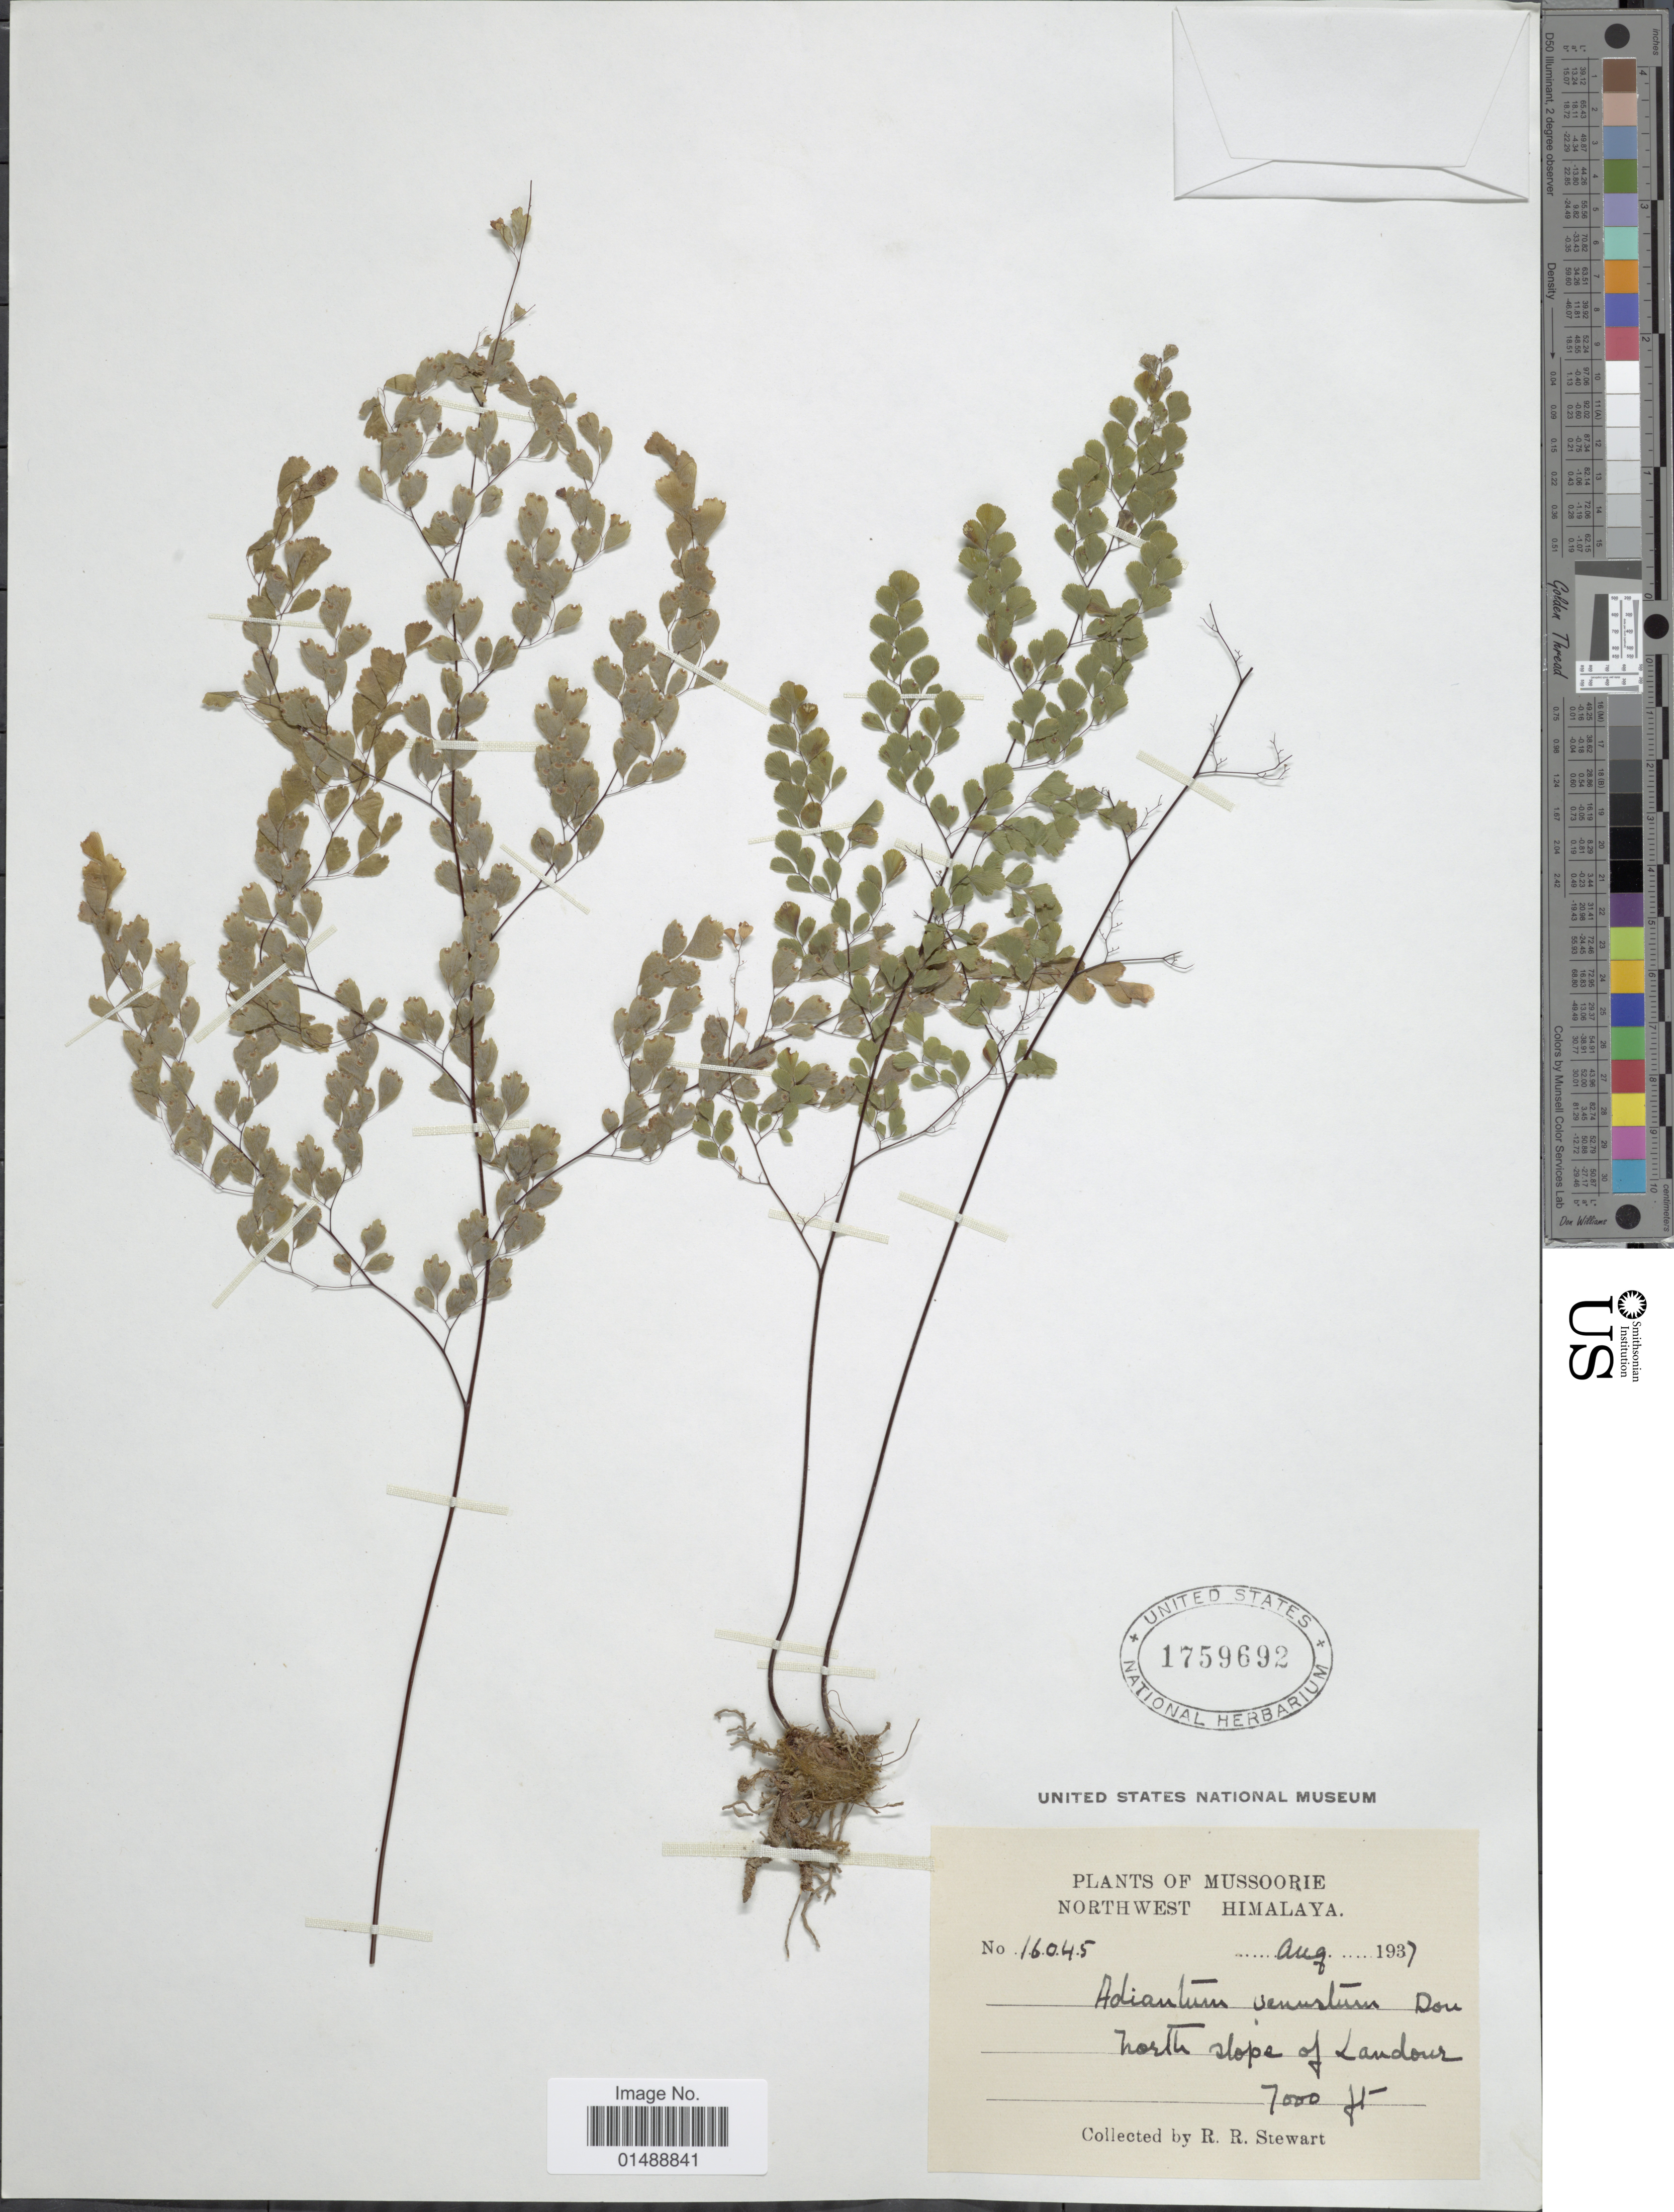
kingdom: Plantae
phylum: Tracheophyta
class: Polypodiopsida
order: Polypodiales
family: Pteridaceae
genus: Adiantum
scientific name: Adiantum venustum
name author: D. Don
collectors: R. R. Stewart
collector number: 16045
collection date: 1937-08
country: India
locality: Mussoorie, Northwest Himalaya, north slope of Landour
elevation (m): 2134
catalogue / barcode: US 1759692